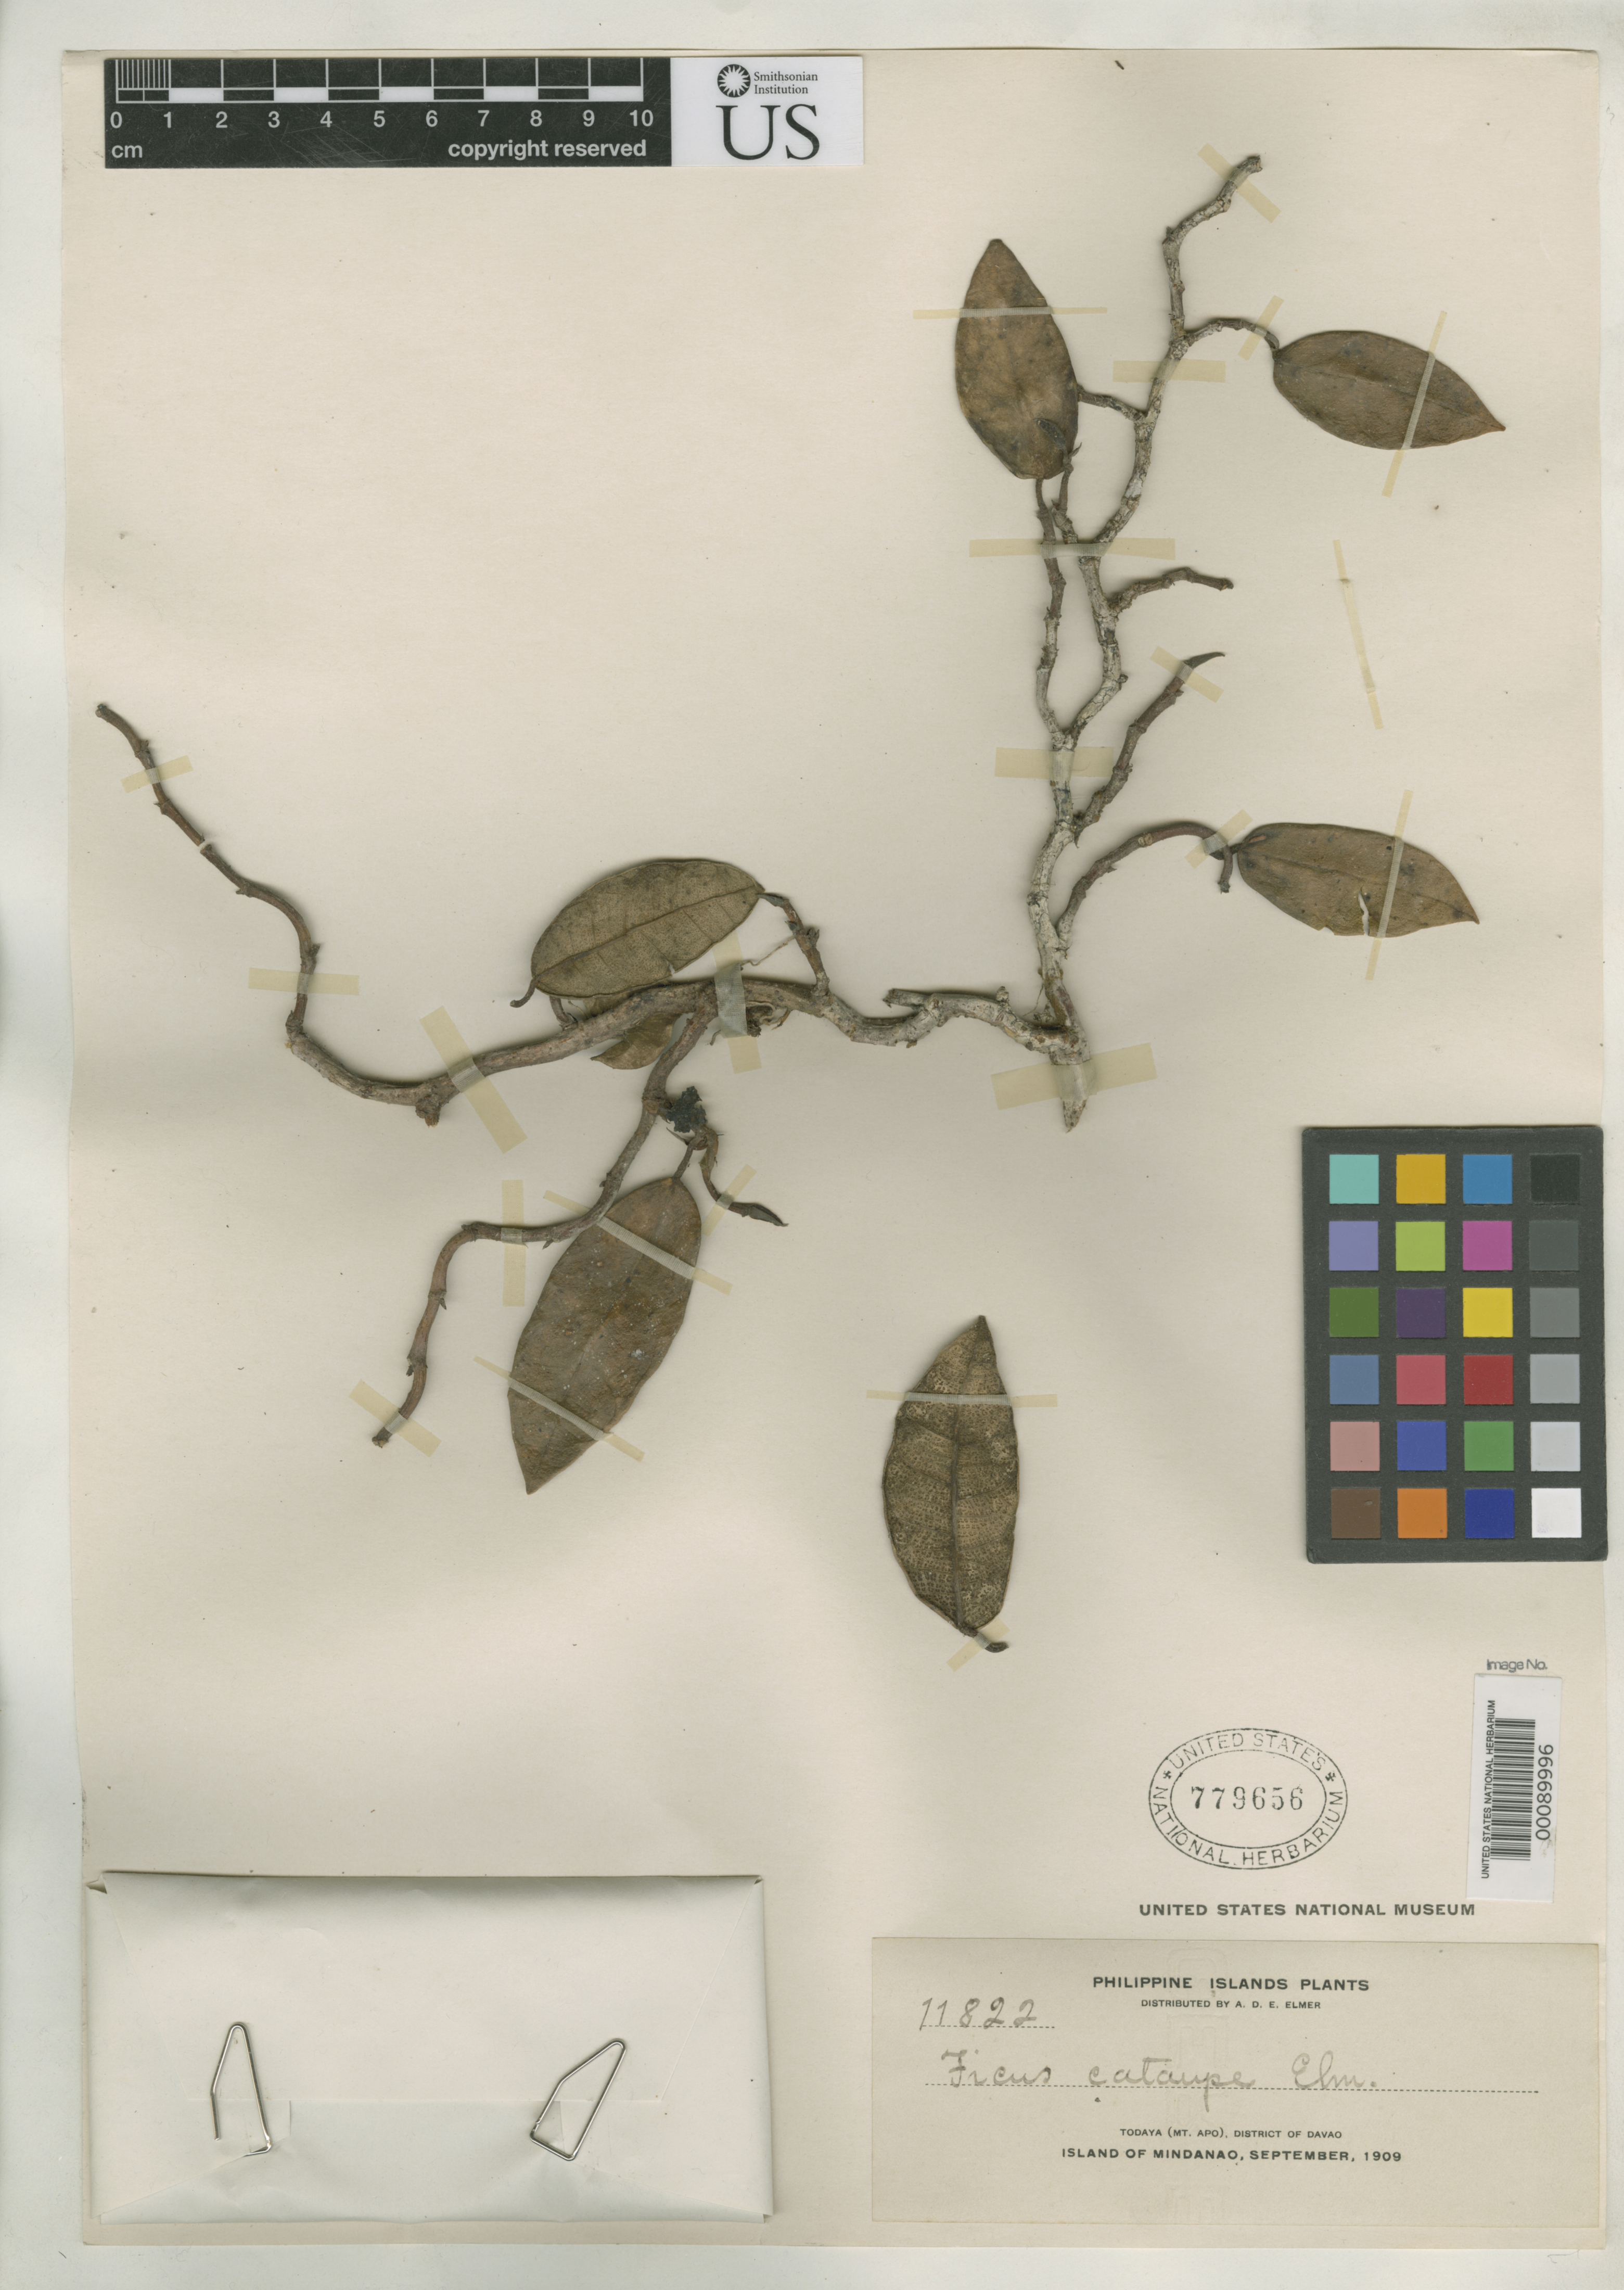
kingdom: Plantae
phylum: Tracheophyta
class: Magnoliopsida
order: Rosales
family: Moraceae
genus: Ficus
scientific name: Ficus cataupi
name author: Elmer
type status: Isotype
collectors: A. D. E. Elmer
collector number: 11822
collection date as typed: Sep 1909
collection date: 1909-09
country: Philippines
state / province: Davao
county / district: Davao del Sur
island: Mindanao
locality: Todaya, Mt. Apo.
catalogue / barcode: US 779656